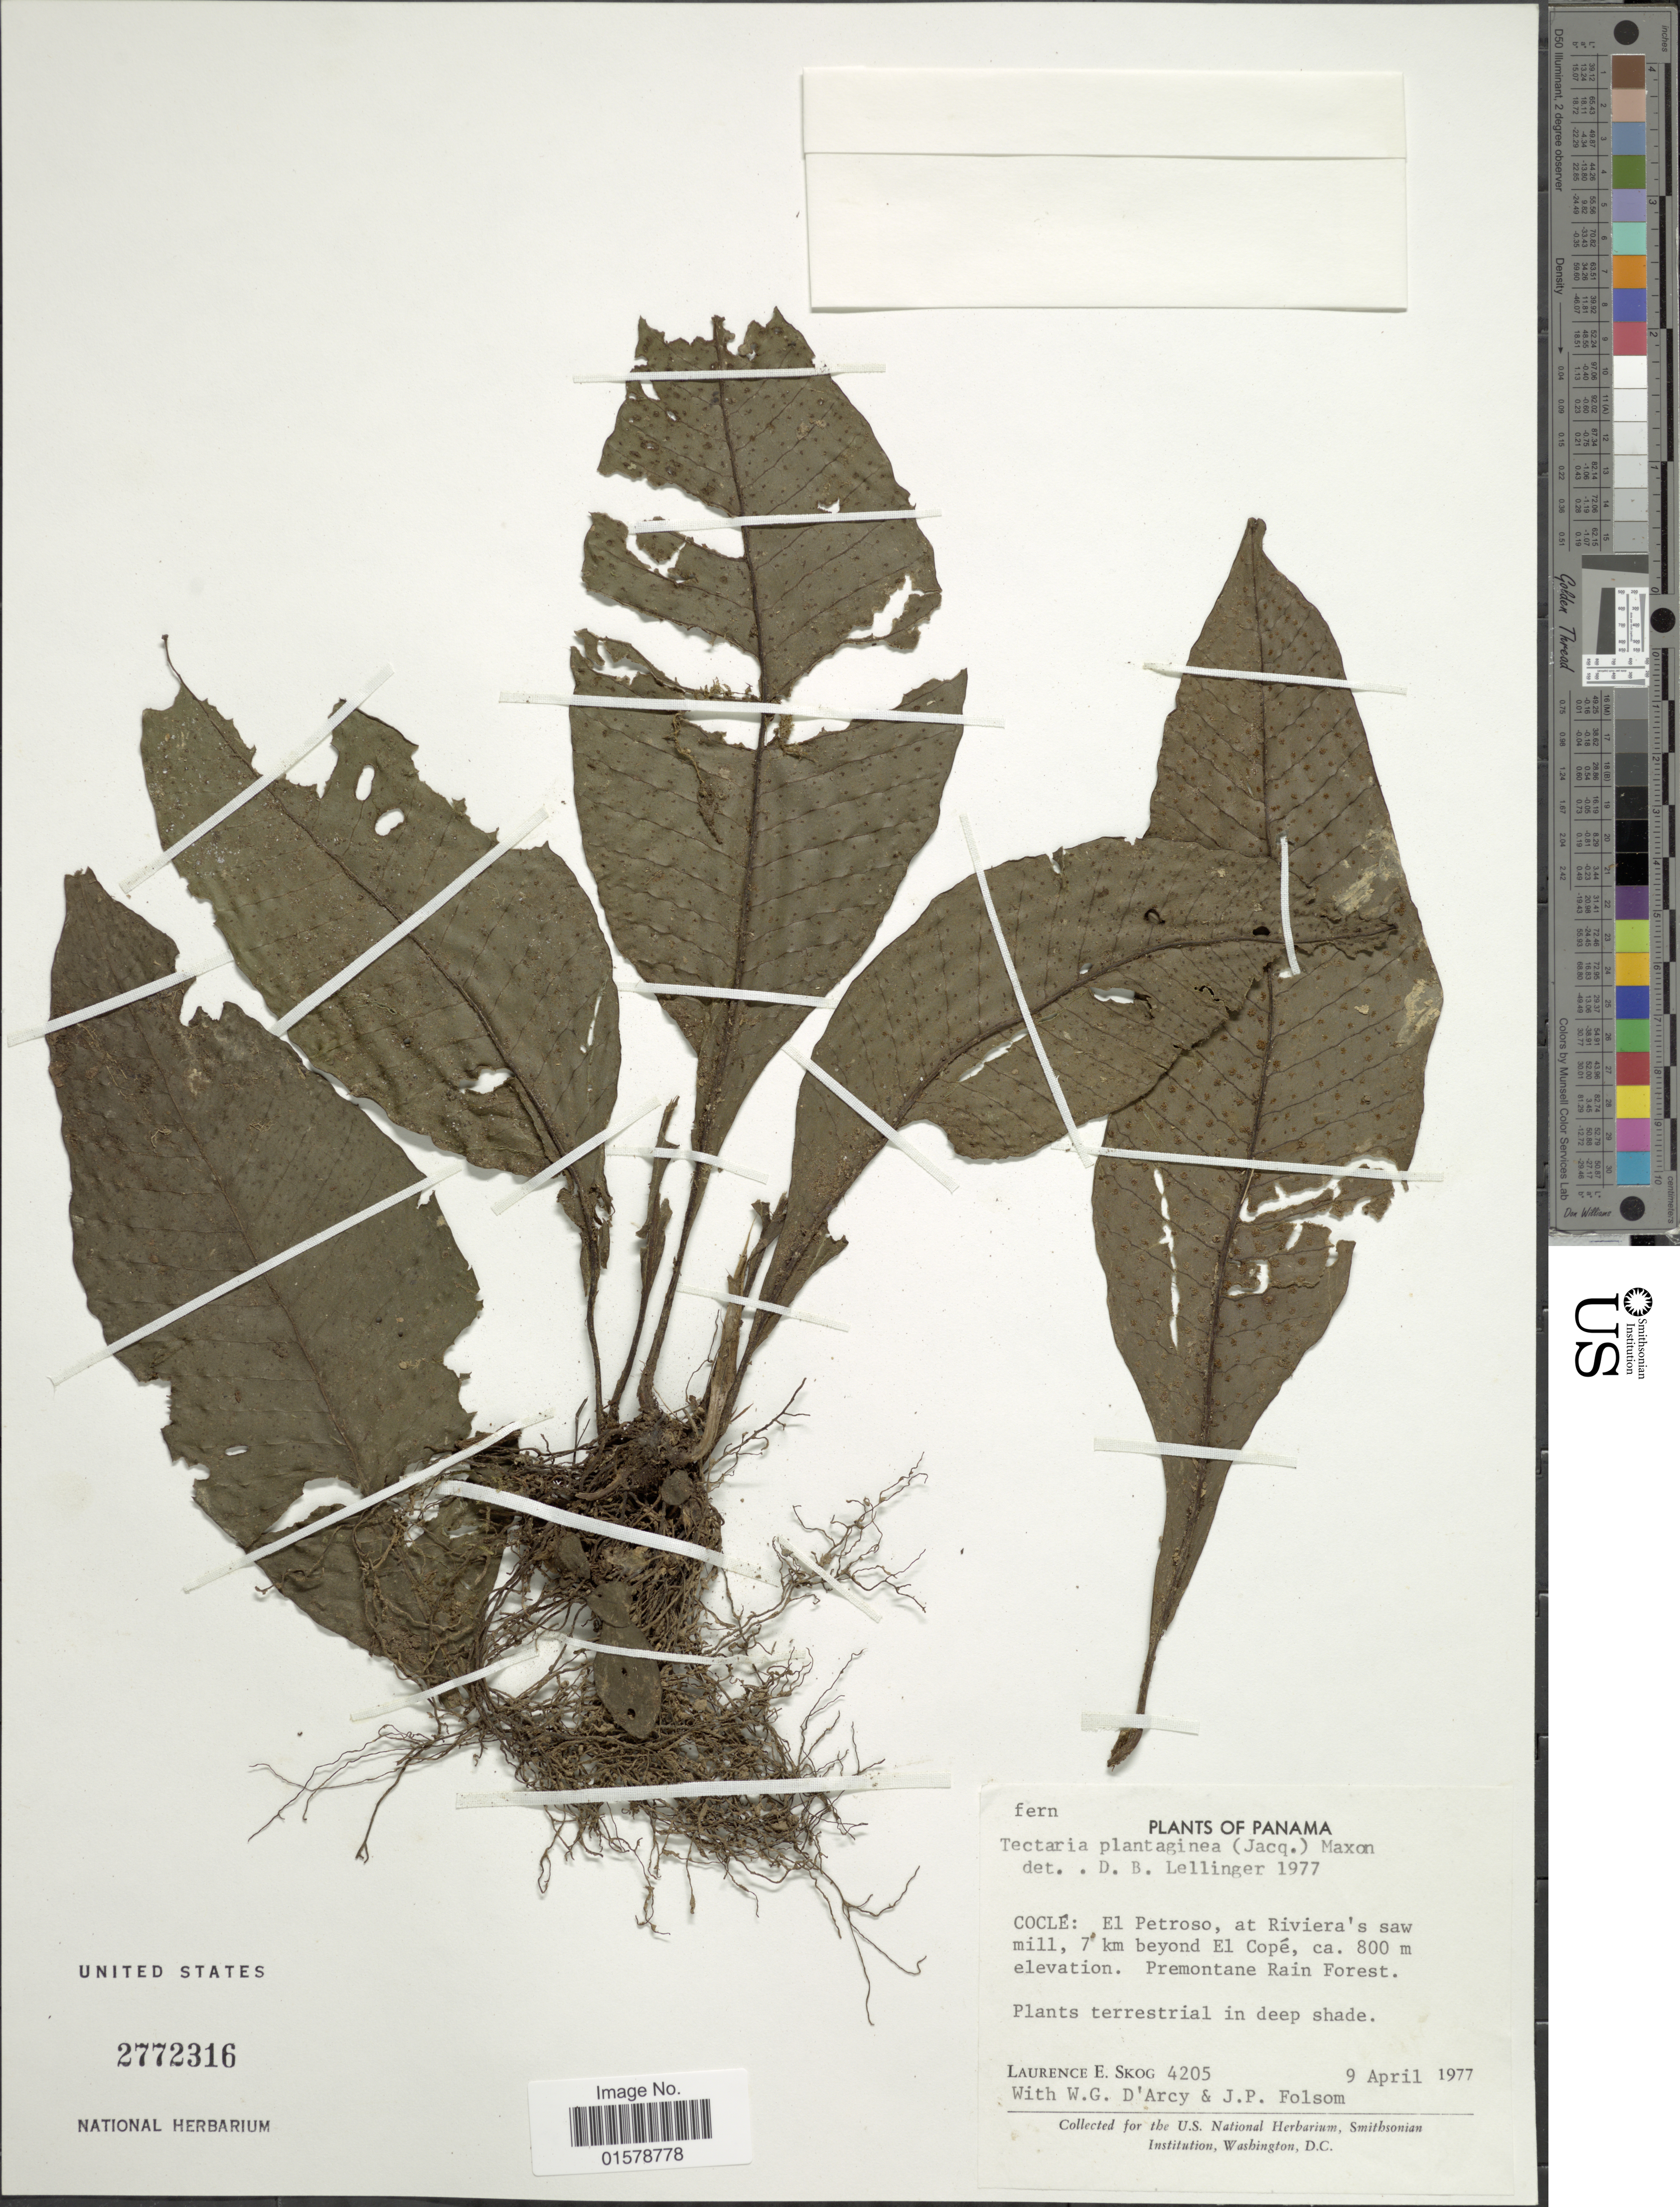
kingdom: Plantae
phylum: Tracheophyta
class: Polypodiopsida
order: Polypodiales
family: Tectariaceae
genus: Tectaria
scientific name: Tectaria plantaginea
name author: (Jacq.) Maxon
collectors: L. E. Skog, W. G. D'Arcy & J. P. Folsom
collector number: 4205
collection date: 1977-04-09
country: Panama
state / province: Coclé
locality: Cocle; El Petroso, at Riviera's saw mill, 7 km beyond El Cope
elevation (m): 800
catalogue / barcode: US 2772316